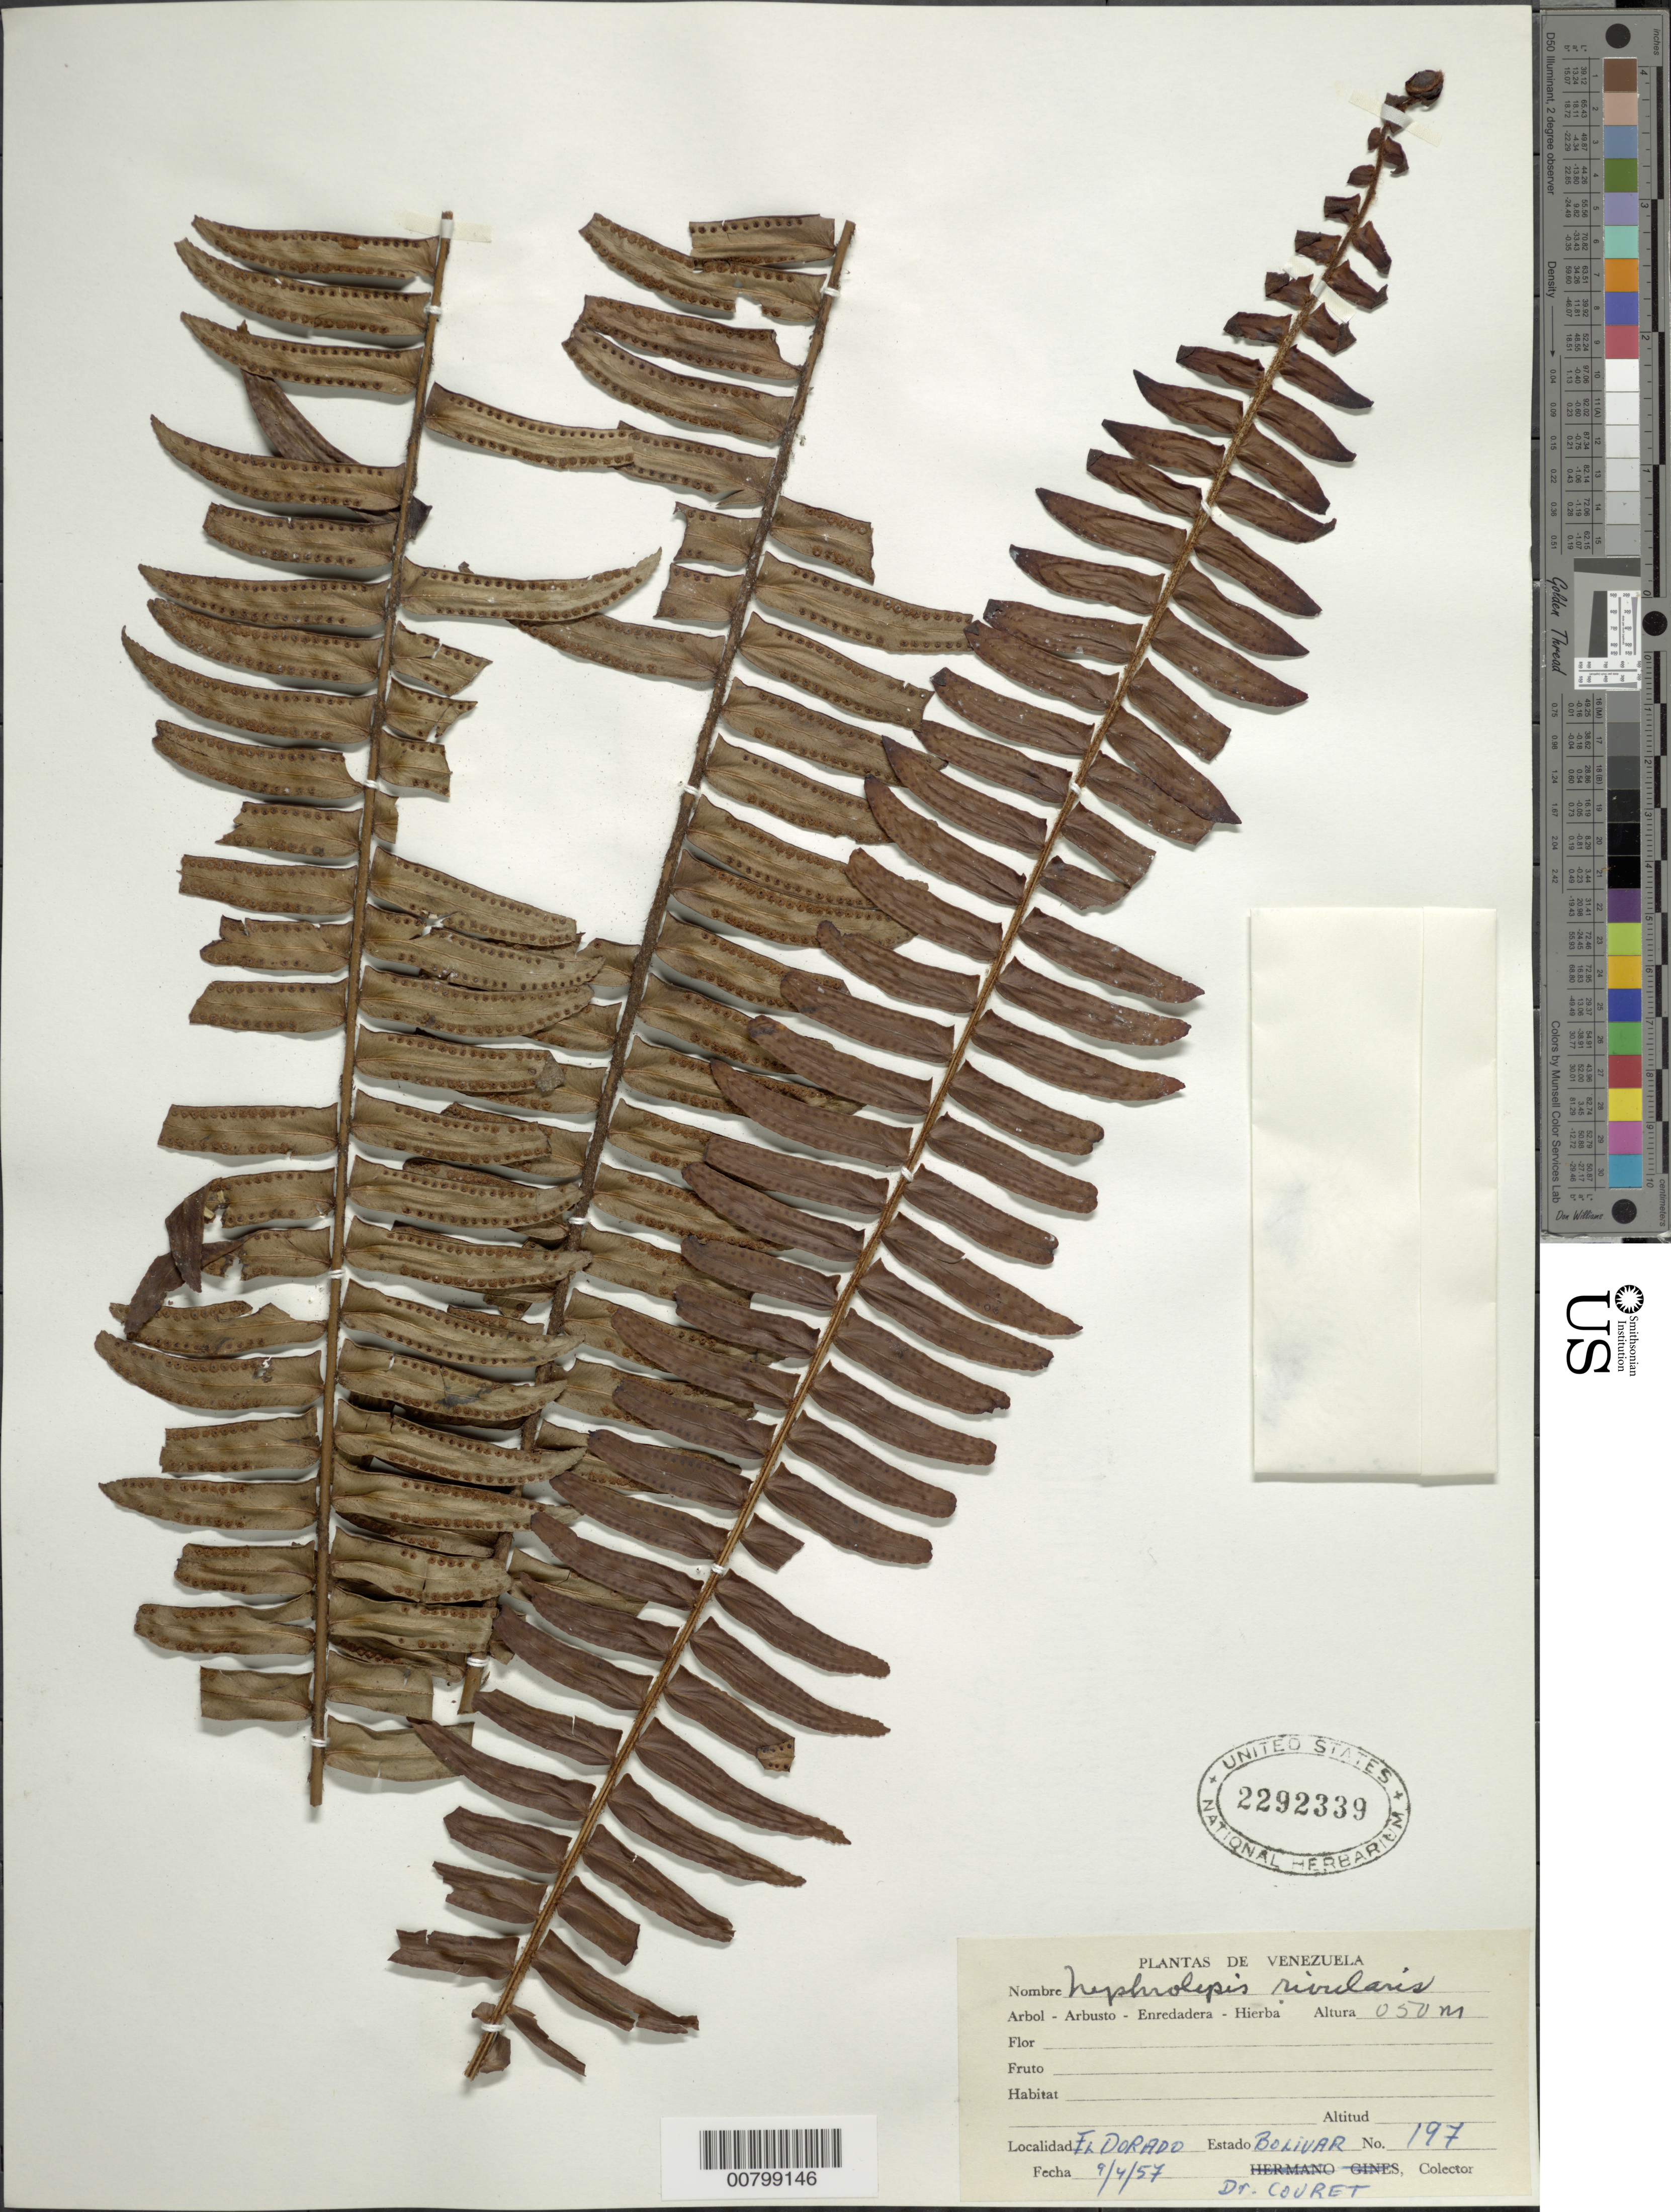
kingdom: Plantae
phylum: Tracheophyta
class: Polypodiopsida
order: Polypodiales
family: Nephrolepidaceae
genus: Nephrolepis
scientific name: Nephrolepis rivularis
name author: (Vahl) Mett. ex Krug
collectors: -. Couret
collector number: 197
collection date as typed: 9-Apr-57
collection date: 1957-04-09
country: Venezuela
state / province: Bolívar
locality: El Dorado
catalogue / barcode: US 2292339